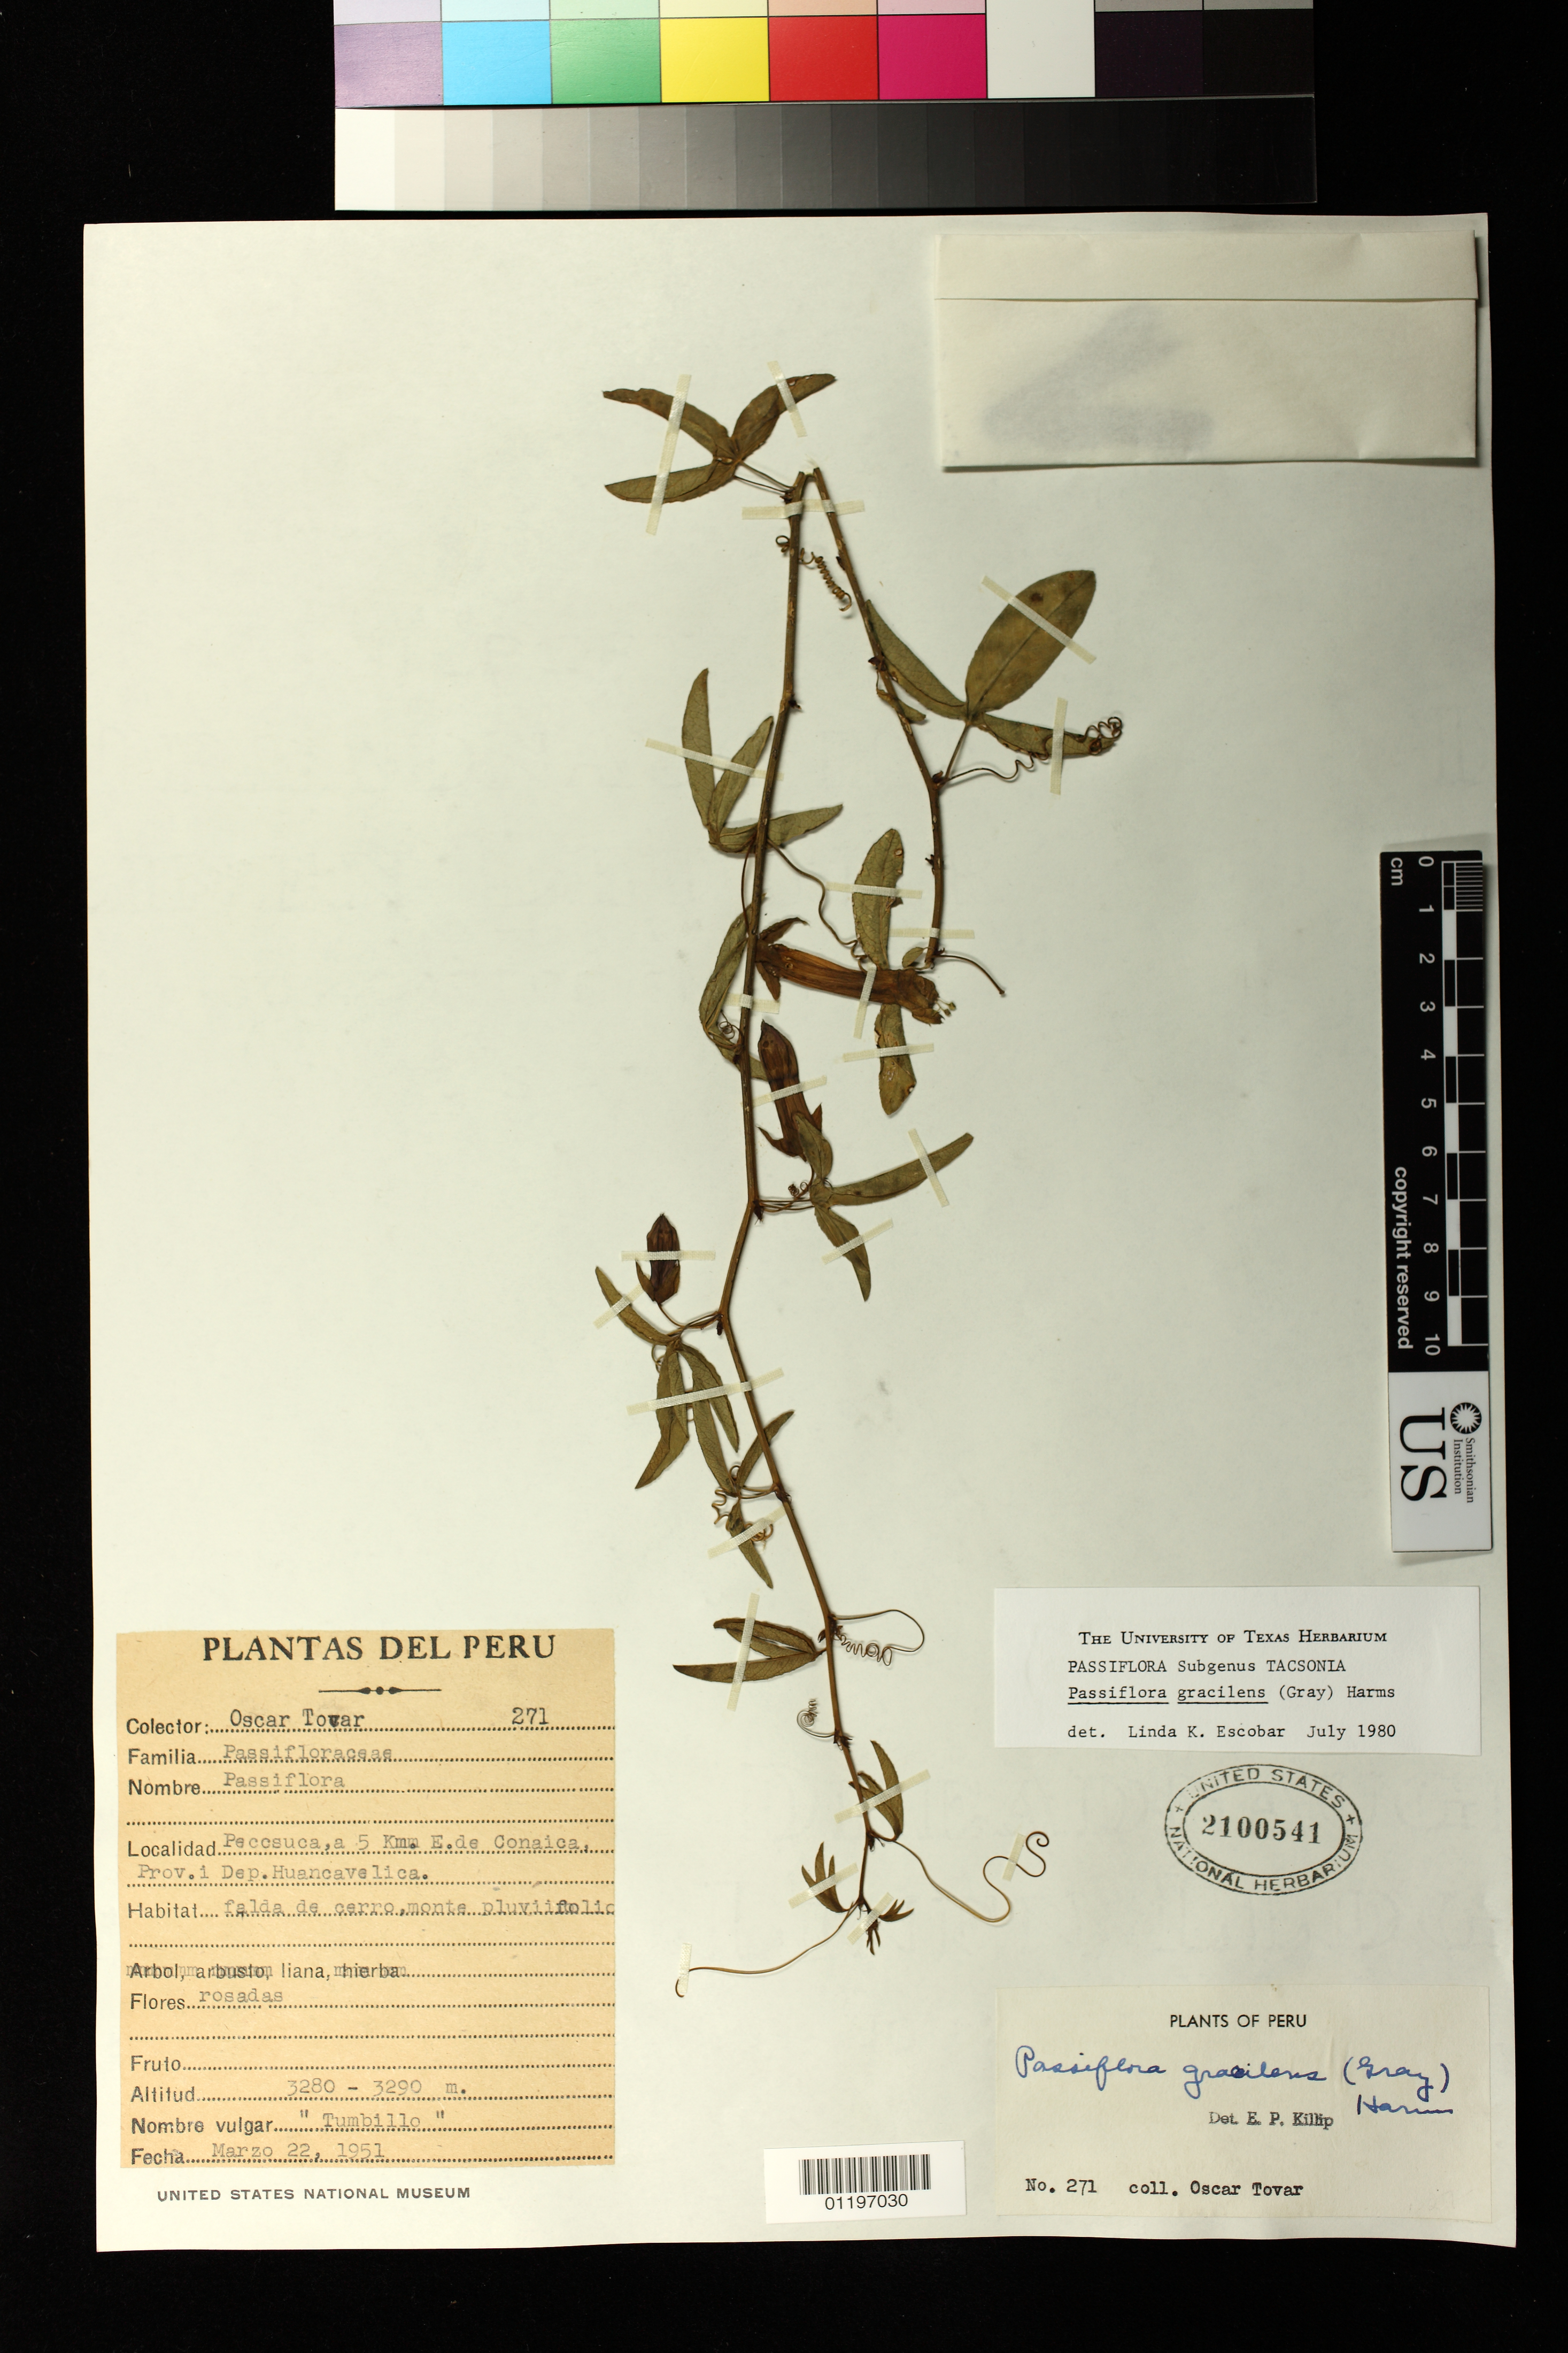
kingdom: Plantae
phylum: Tracheophyta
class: Magnoliopsida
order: Malpighiales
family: Passifloraceae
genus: Passiflora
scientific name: Passiflora gracilens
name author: (A. Gray) Harms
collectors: Ó. Tovar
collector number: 271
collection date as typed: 22 Mar 1951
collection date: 1951-03-22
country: Peru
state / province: Huancavelica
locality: Peccsuca, a 5 Km. E. de Conaica, Prov. I Dep. Huancavelica.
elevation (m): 3280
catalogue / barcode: US 2100541